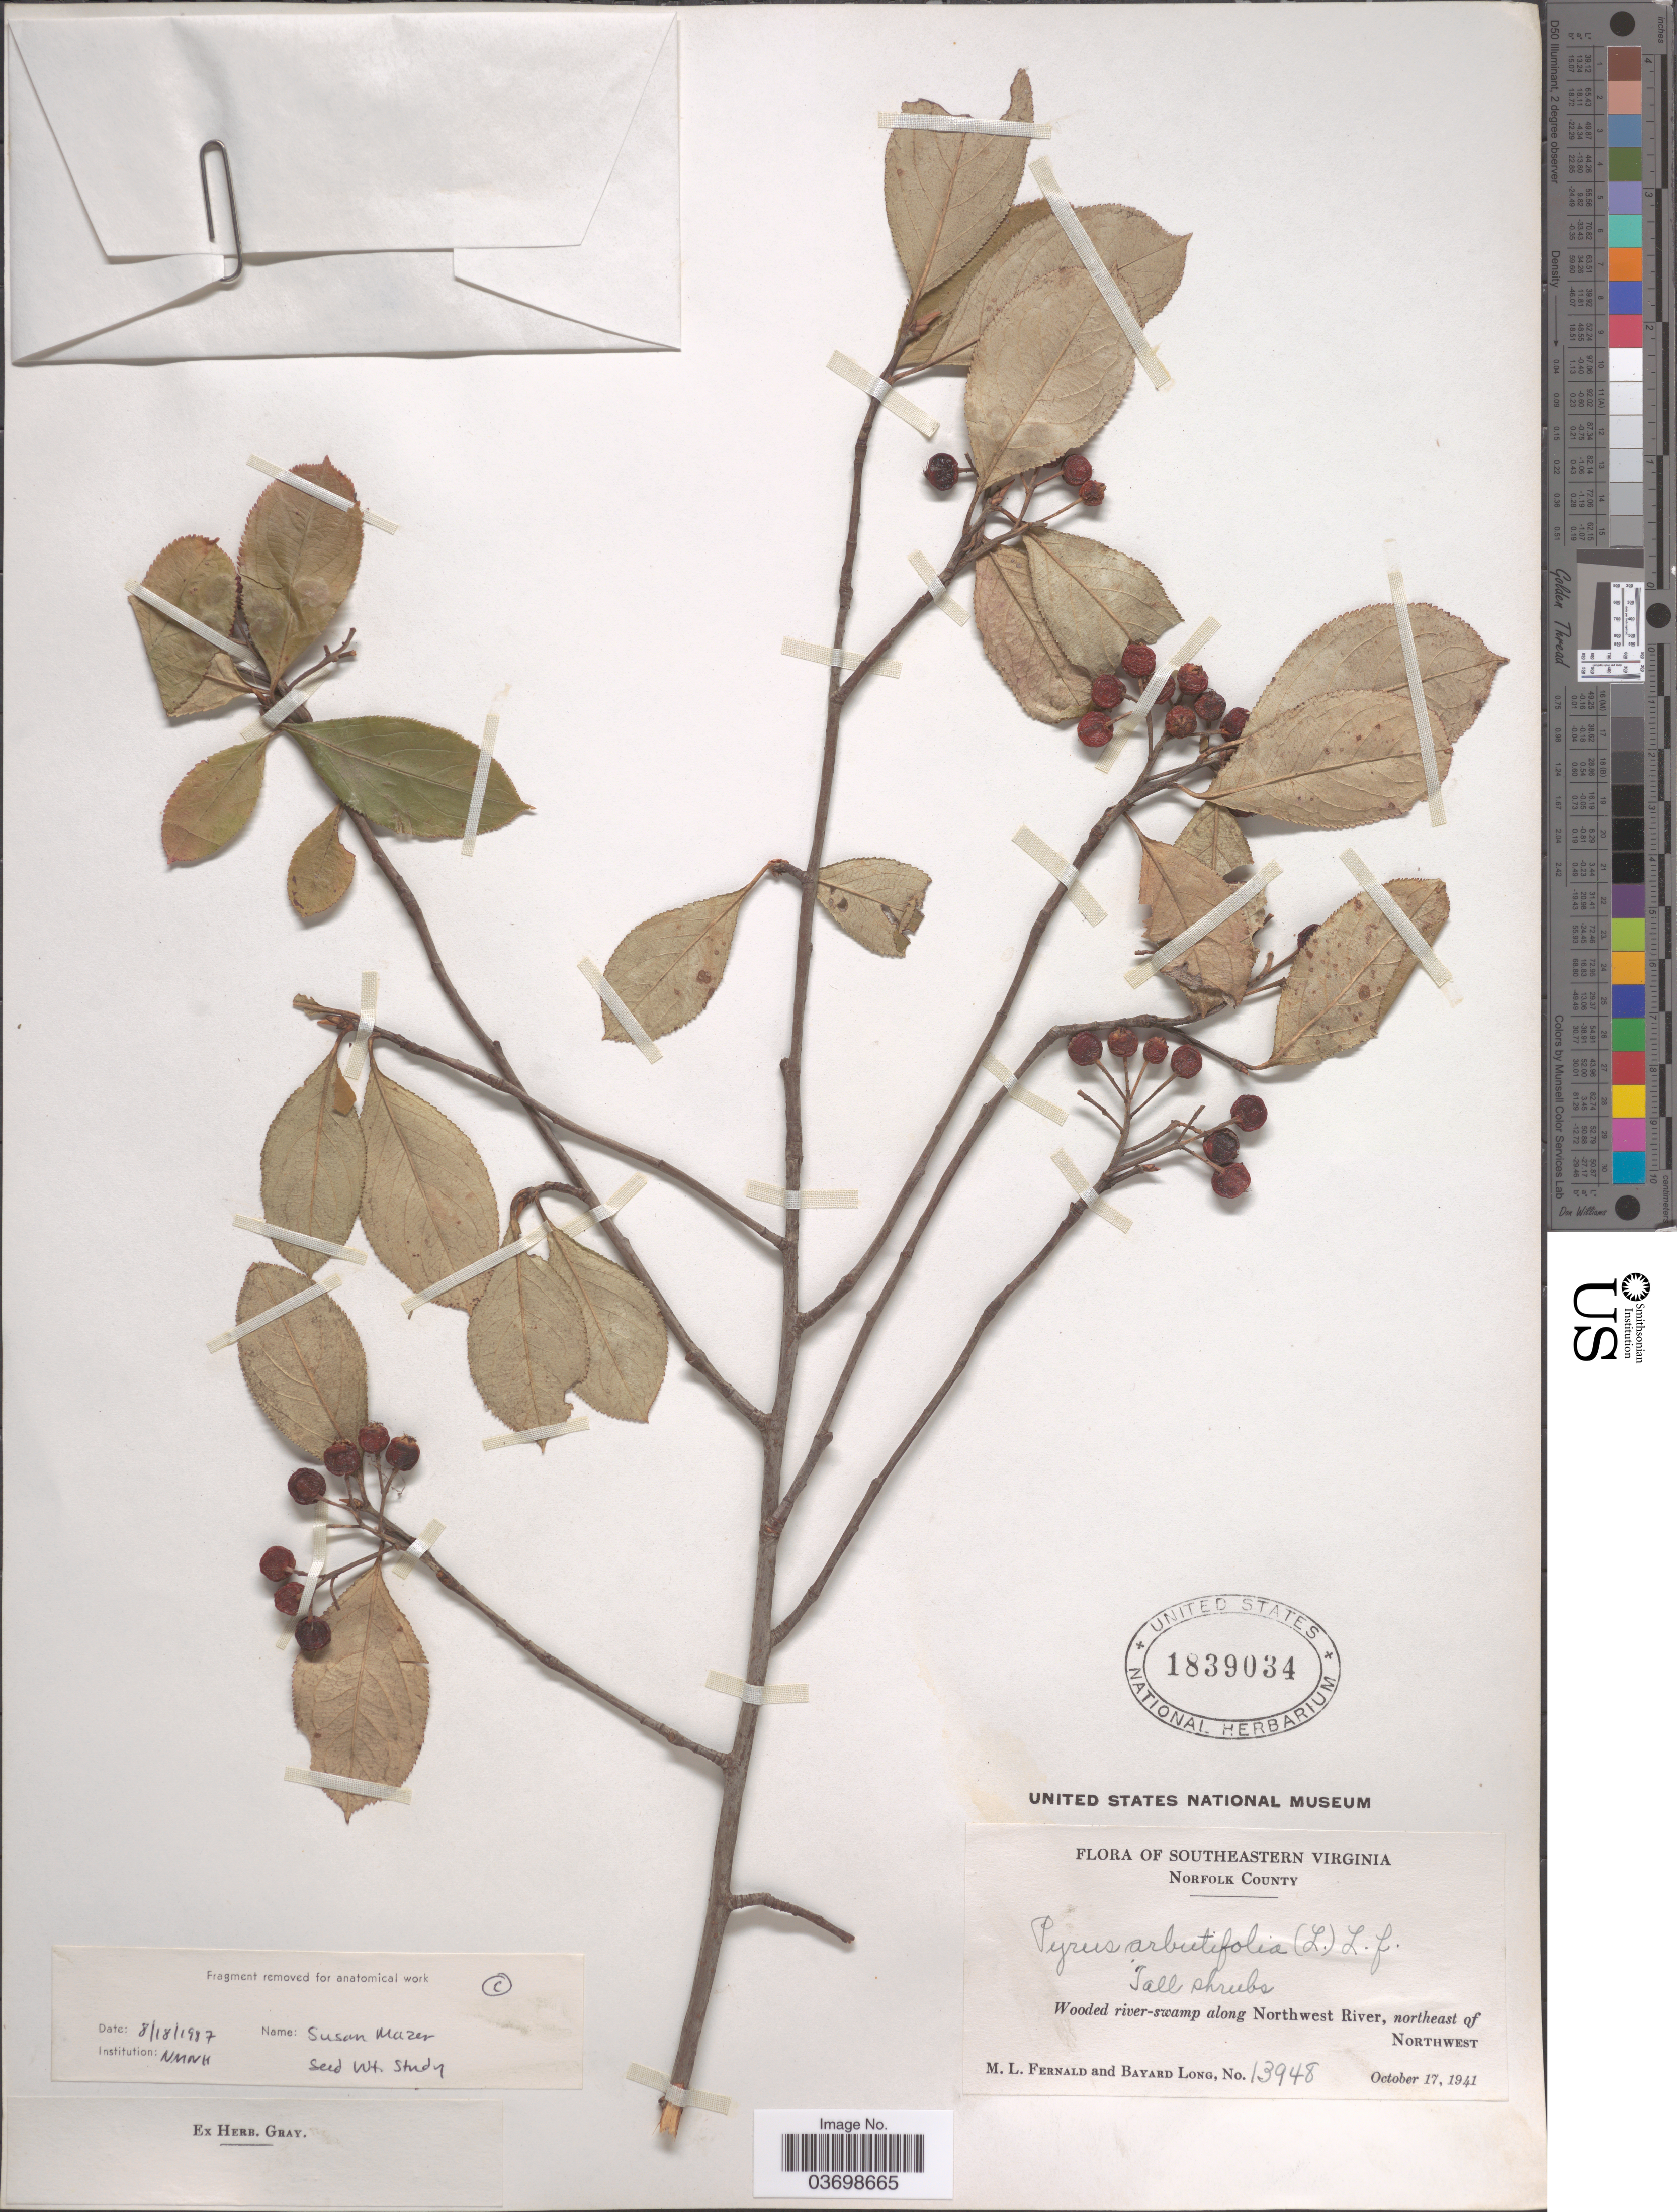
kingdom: Plantae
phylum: Tracheophyta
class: Magnoliopsida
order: Rosales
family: Rosaceae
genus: Aronia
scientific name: Aronia arbutifolia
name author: (L.) Pers.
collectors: M. L. Fernald & B. Long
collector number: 13948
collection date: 1941-10-17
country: United States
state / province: Virginia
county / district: City of Norfolk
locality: Southeastern Virginia. Norfolk County. Along Northwest River, northeast of Northwest.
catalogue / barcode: US 1839034